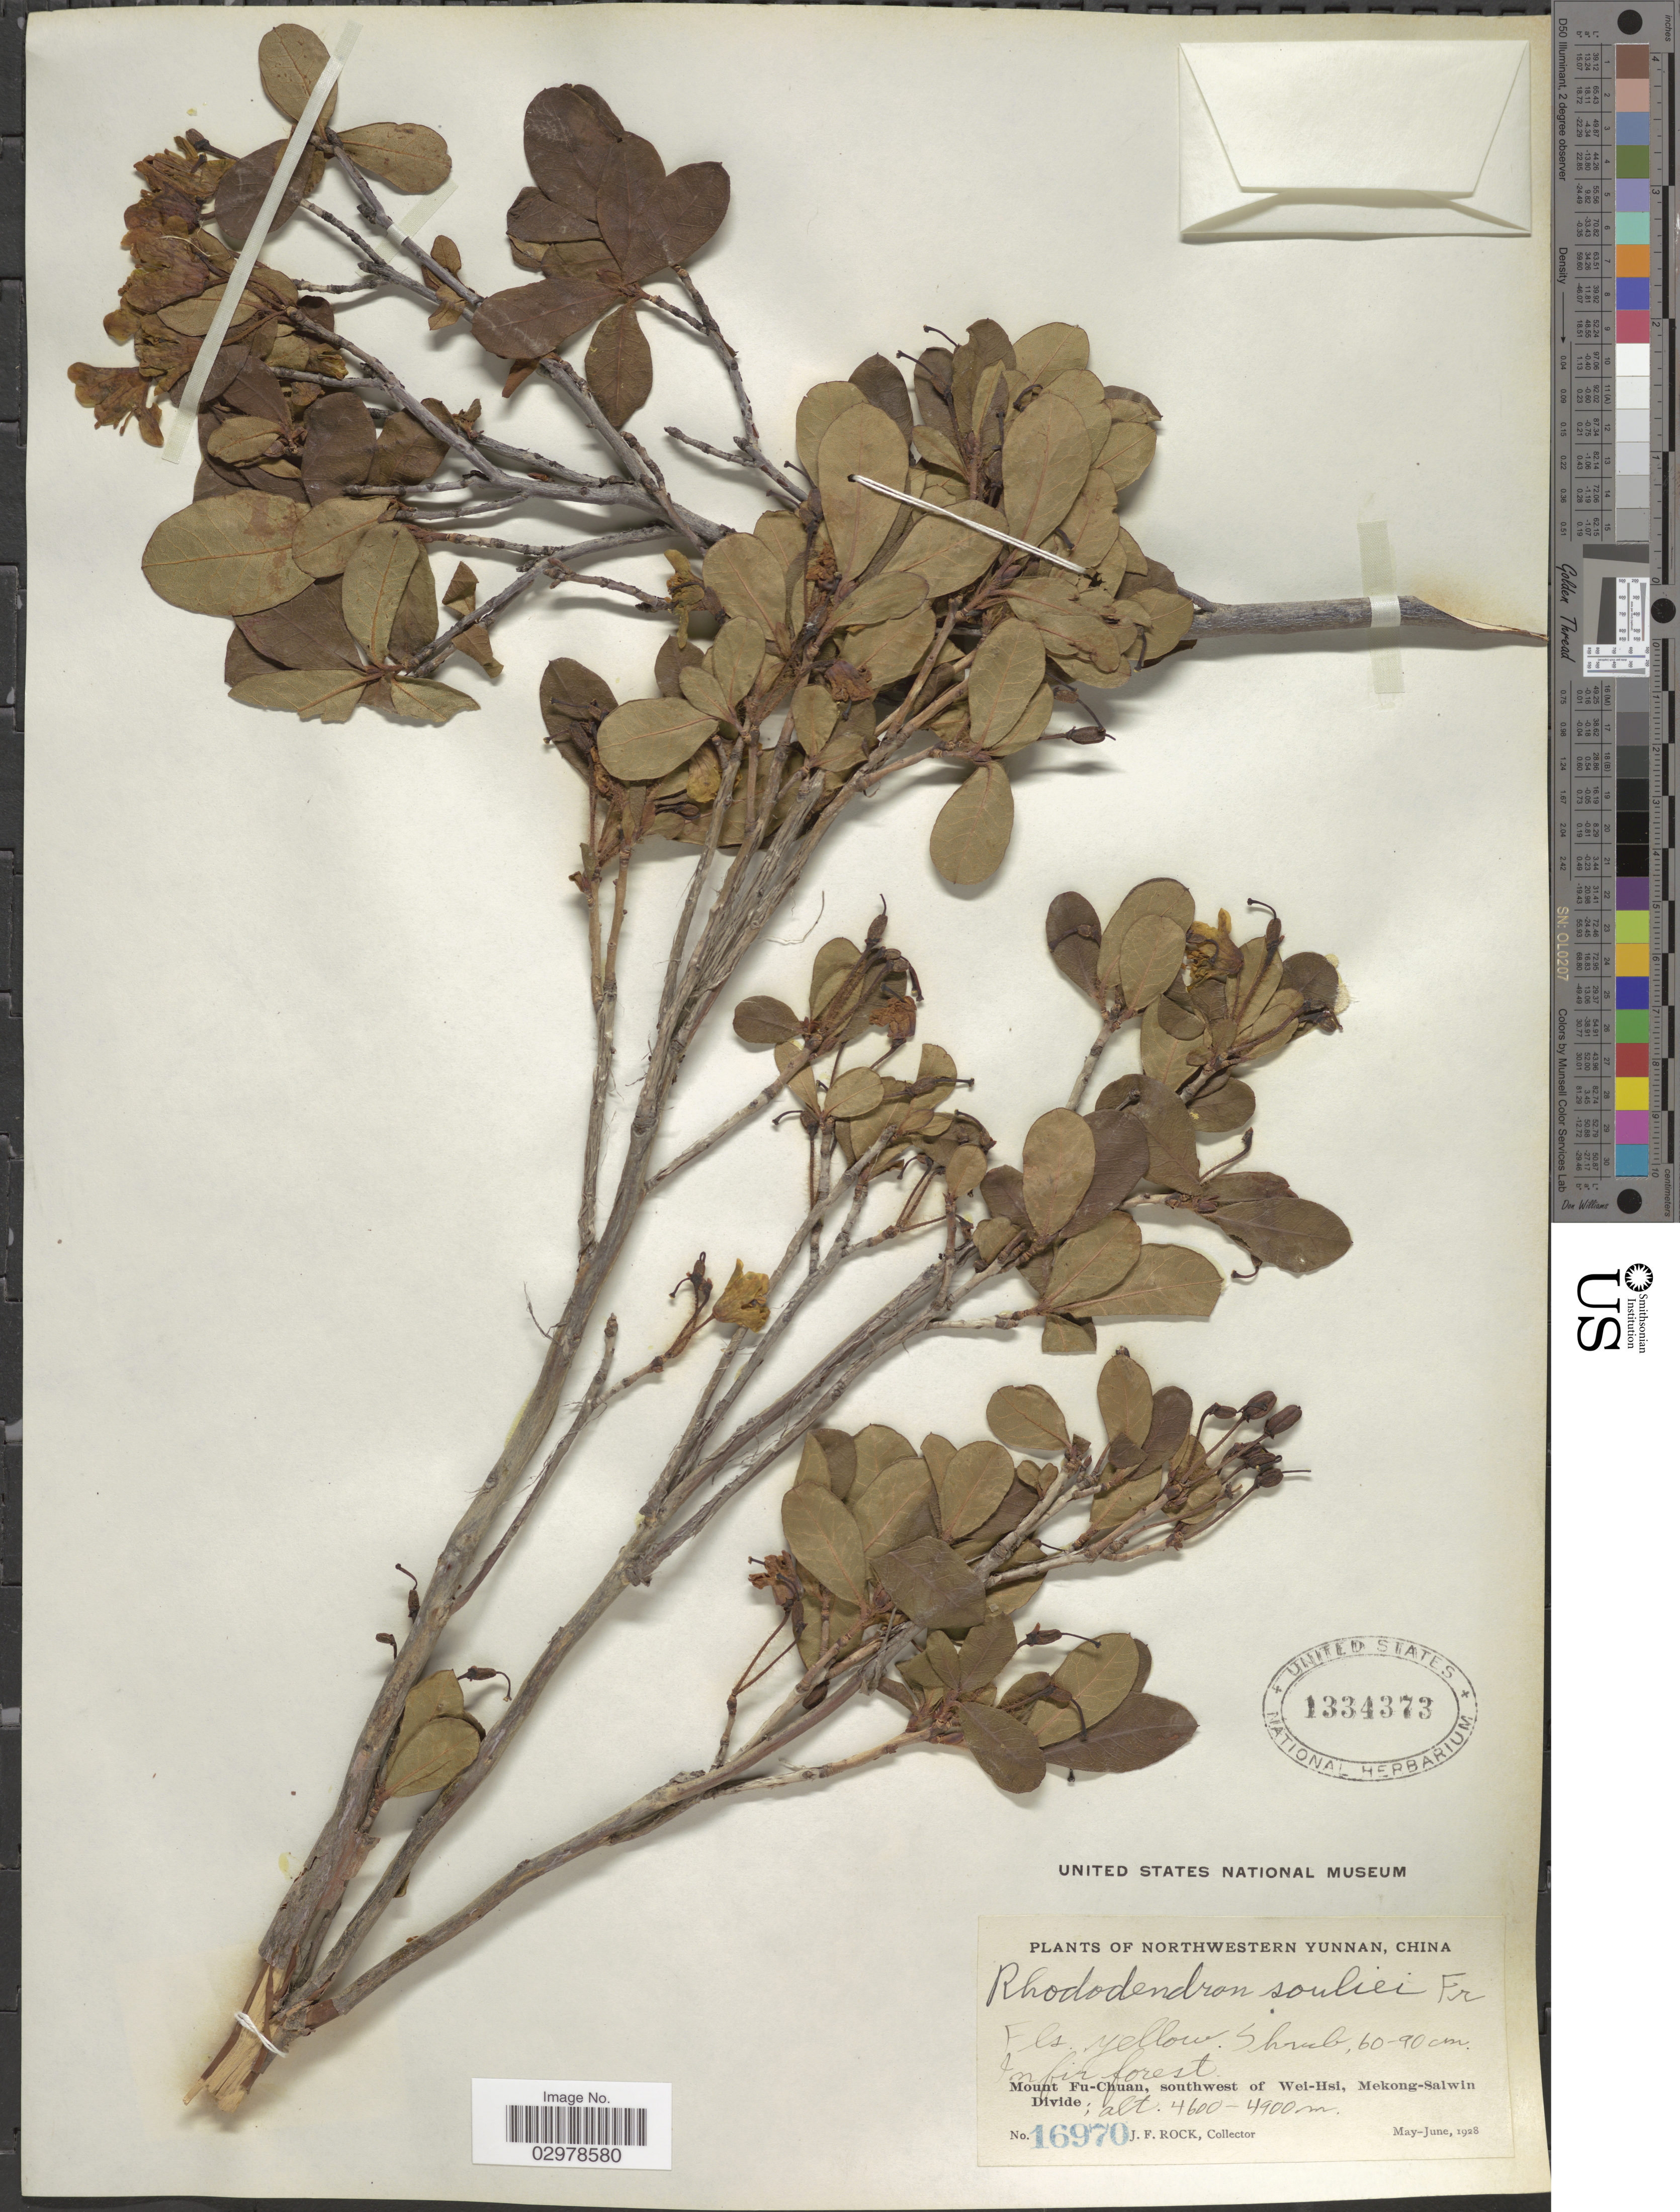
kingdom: Plantae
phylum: Tracheophyta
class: Magnoliopsida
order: Ericales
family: Ericaceae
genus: Rhododendron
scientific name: Rhododendron souliei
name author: Franch.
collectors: J. Rock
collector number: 16970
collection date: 1928-05/1928-06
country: China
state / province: Yunnan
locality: Northwestern Yunnan. Mount Fu-Chuan, southwest of Wei-Hsi, Mekong-Salwin Divide.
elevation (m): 4600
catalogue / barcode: US 1334373